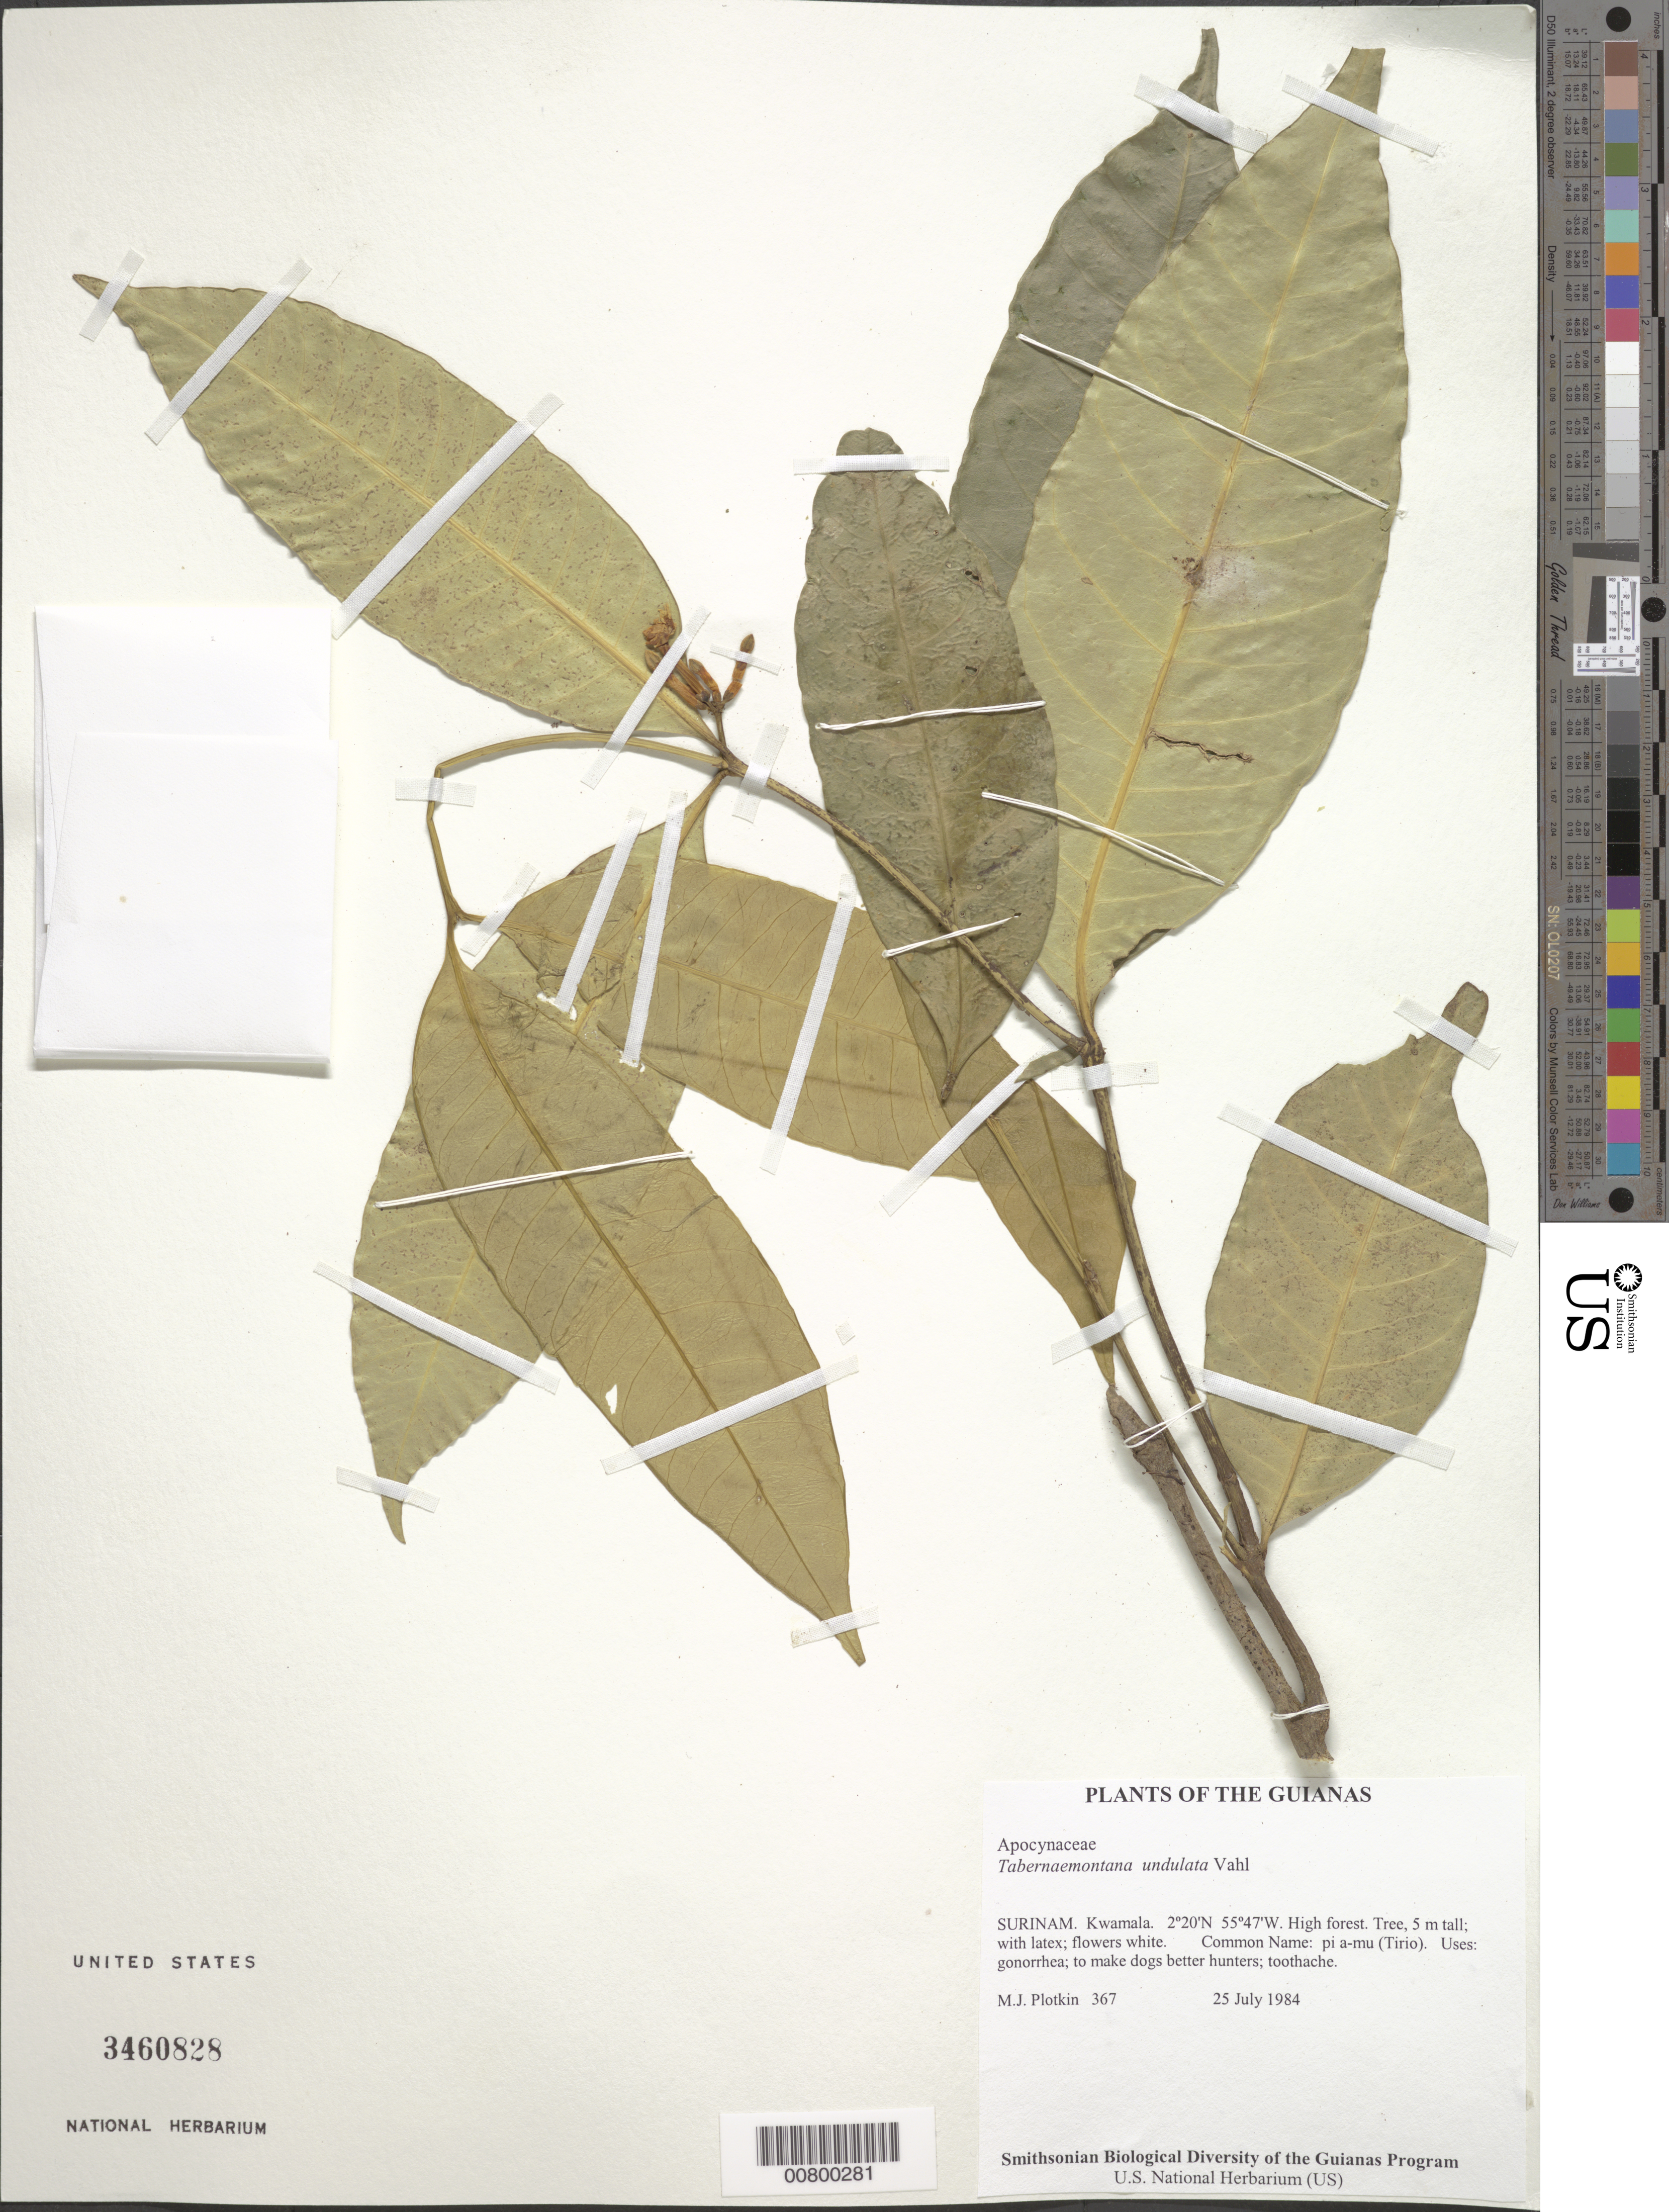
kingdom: Plantae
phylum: Tracheophyta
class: Magnoliopsida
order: Gentianales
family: Apocynaceae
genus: Tabernaemontana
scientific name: Tabernaemontana undulata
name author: Vahl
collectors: M. Plotkin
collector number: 367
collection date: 1984-07-25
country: Suriname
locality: Guianas, Kwamala.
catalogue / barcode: US 3460828